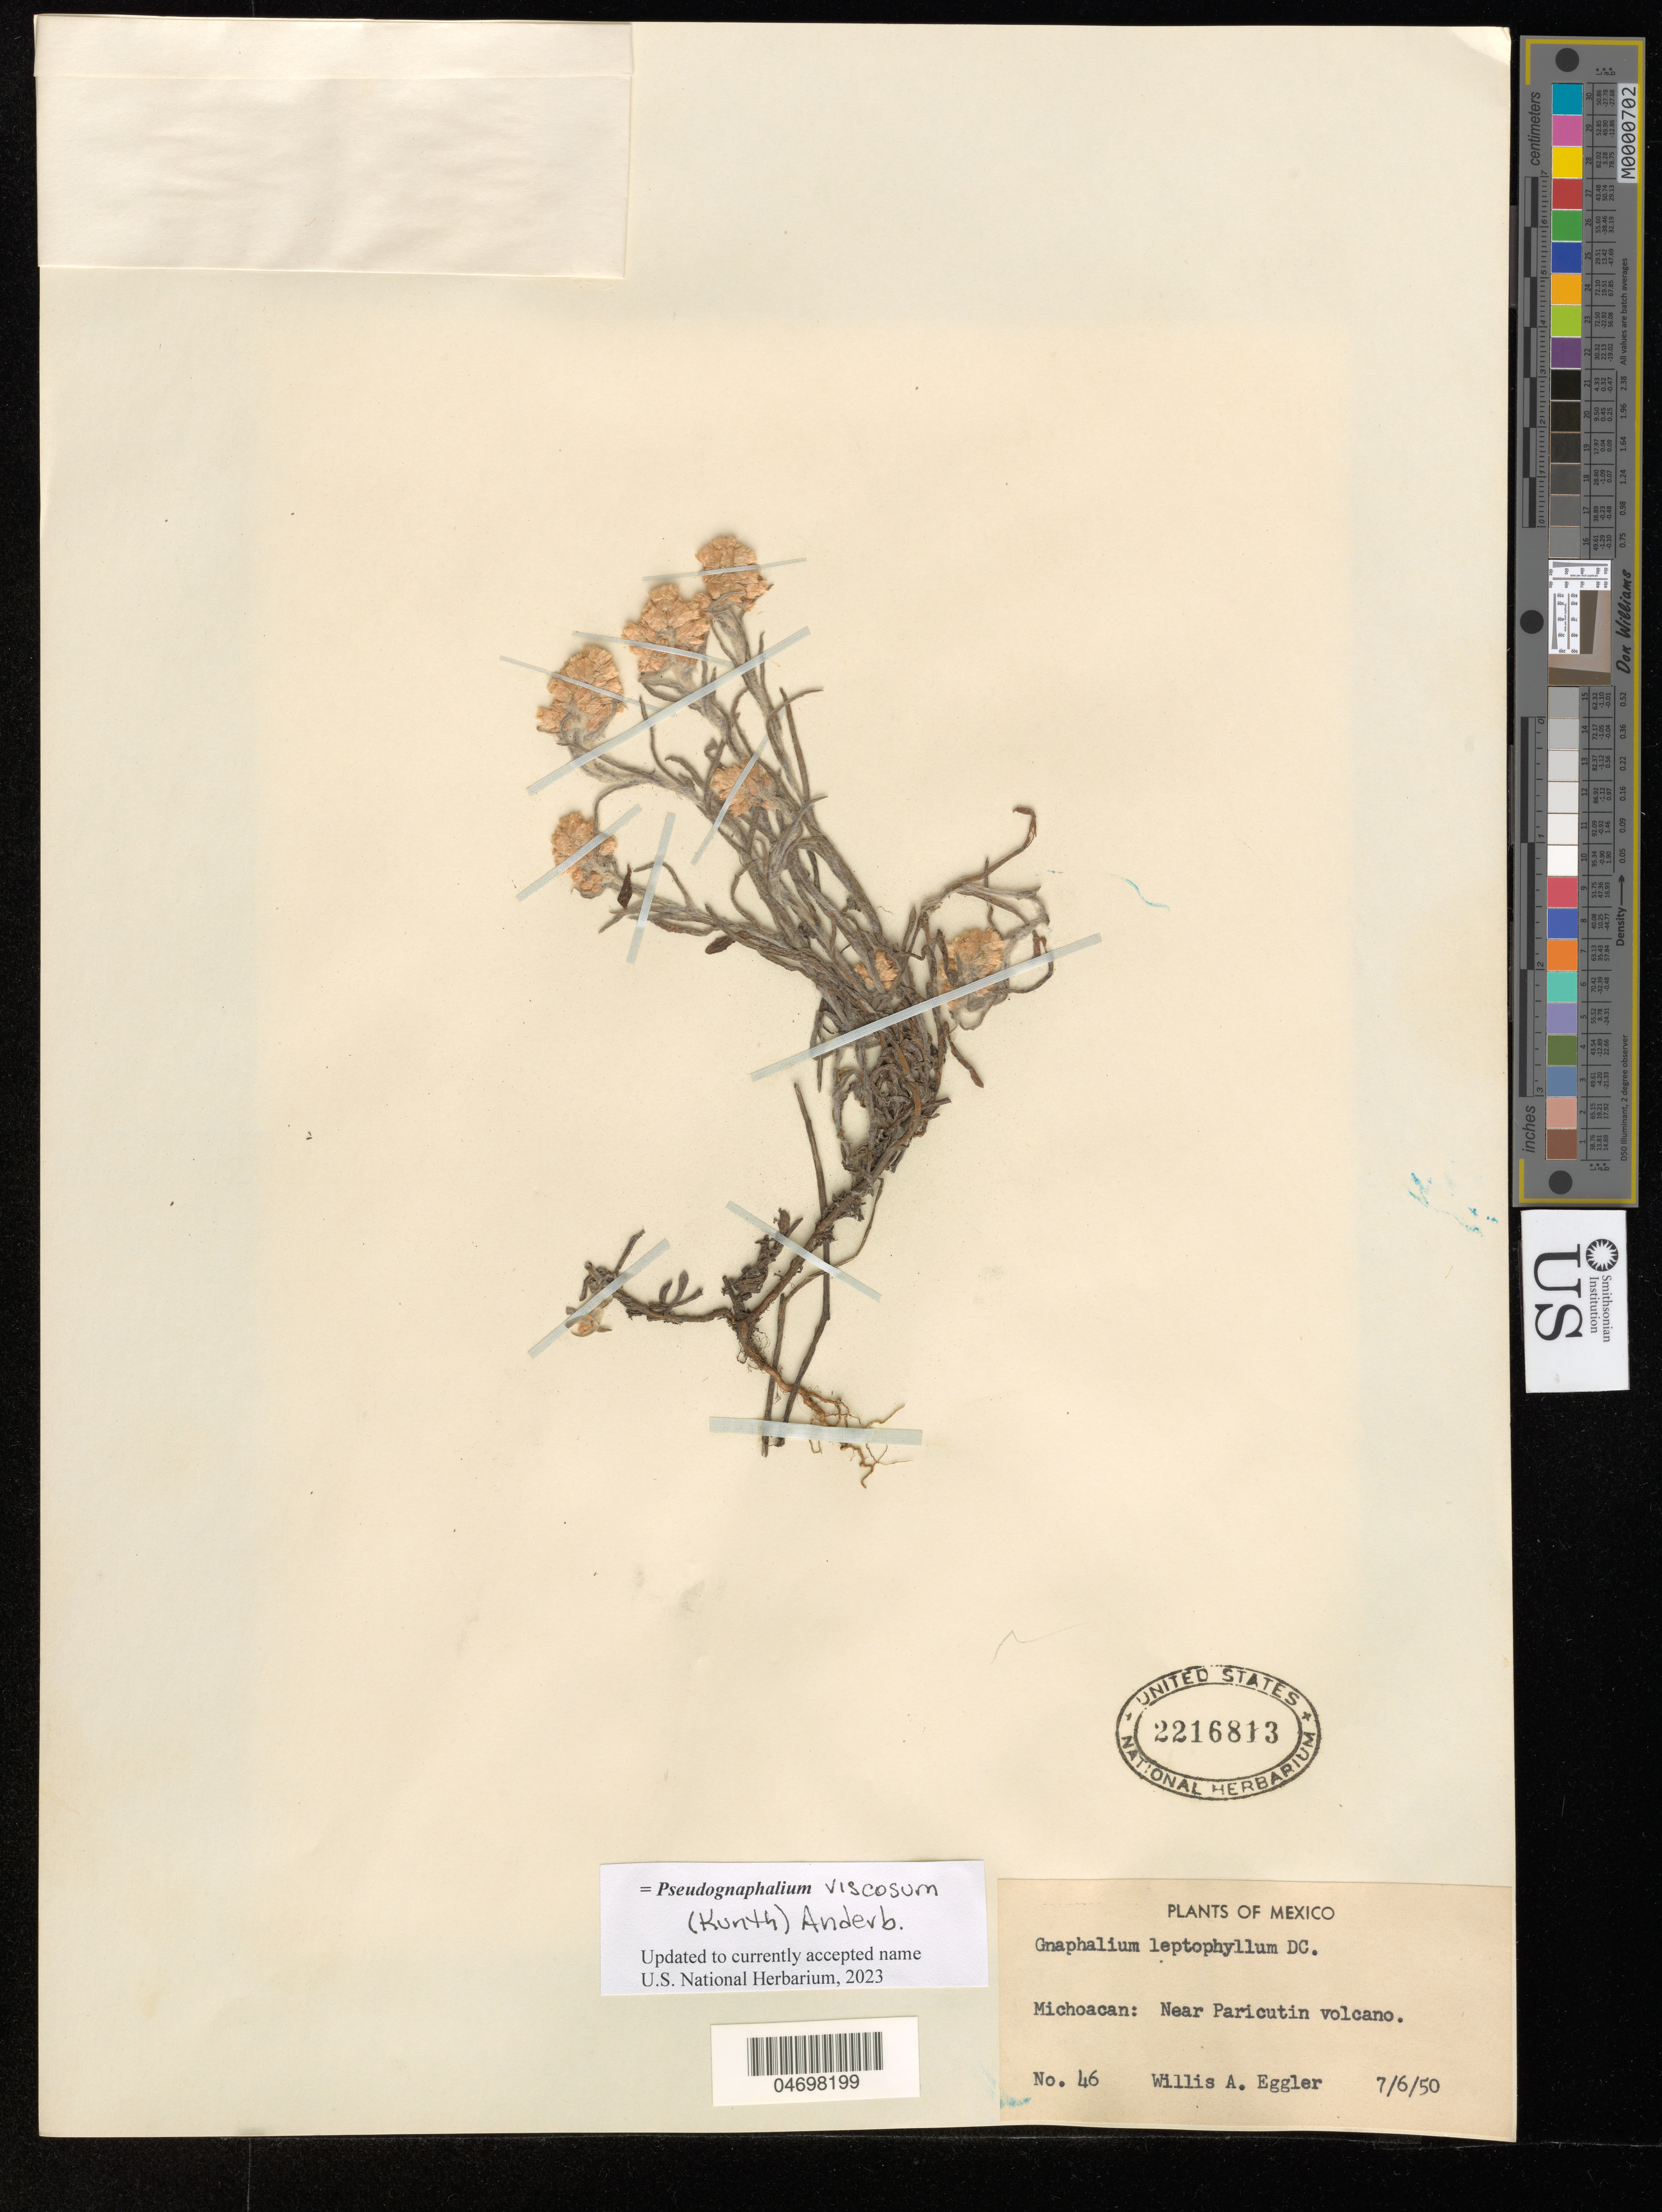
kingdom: Plantae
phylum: Tracheophyta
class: Magnoliopsida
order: Asterales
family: Asteraceae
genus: Pseudognaphalium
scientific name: Pseudognaphalium inornatum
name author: (DC.) Anderb.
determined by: Nesom, Guy L.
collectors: W. A. Eggler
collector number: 46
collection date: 1950-07-06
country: Mexico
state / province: Michoacán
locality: Near Paricutin volcano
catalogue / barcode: US 2216813